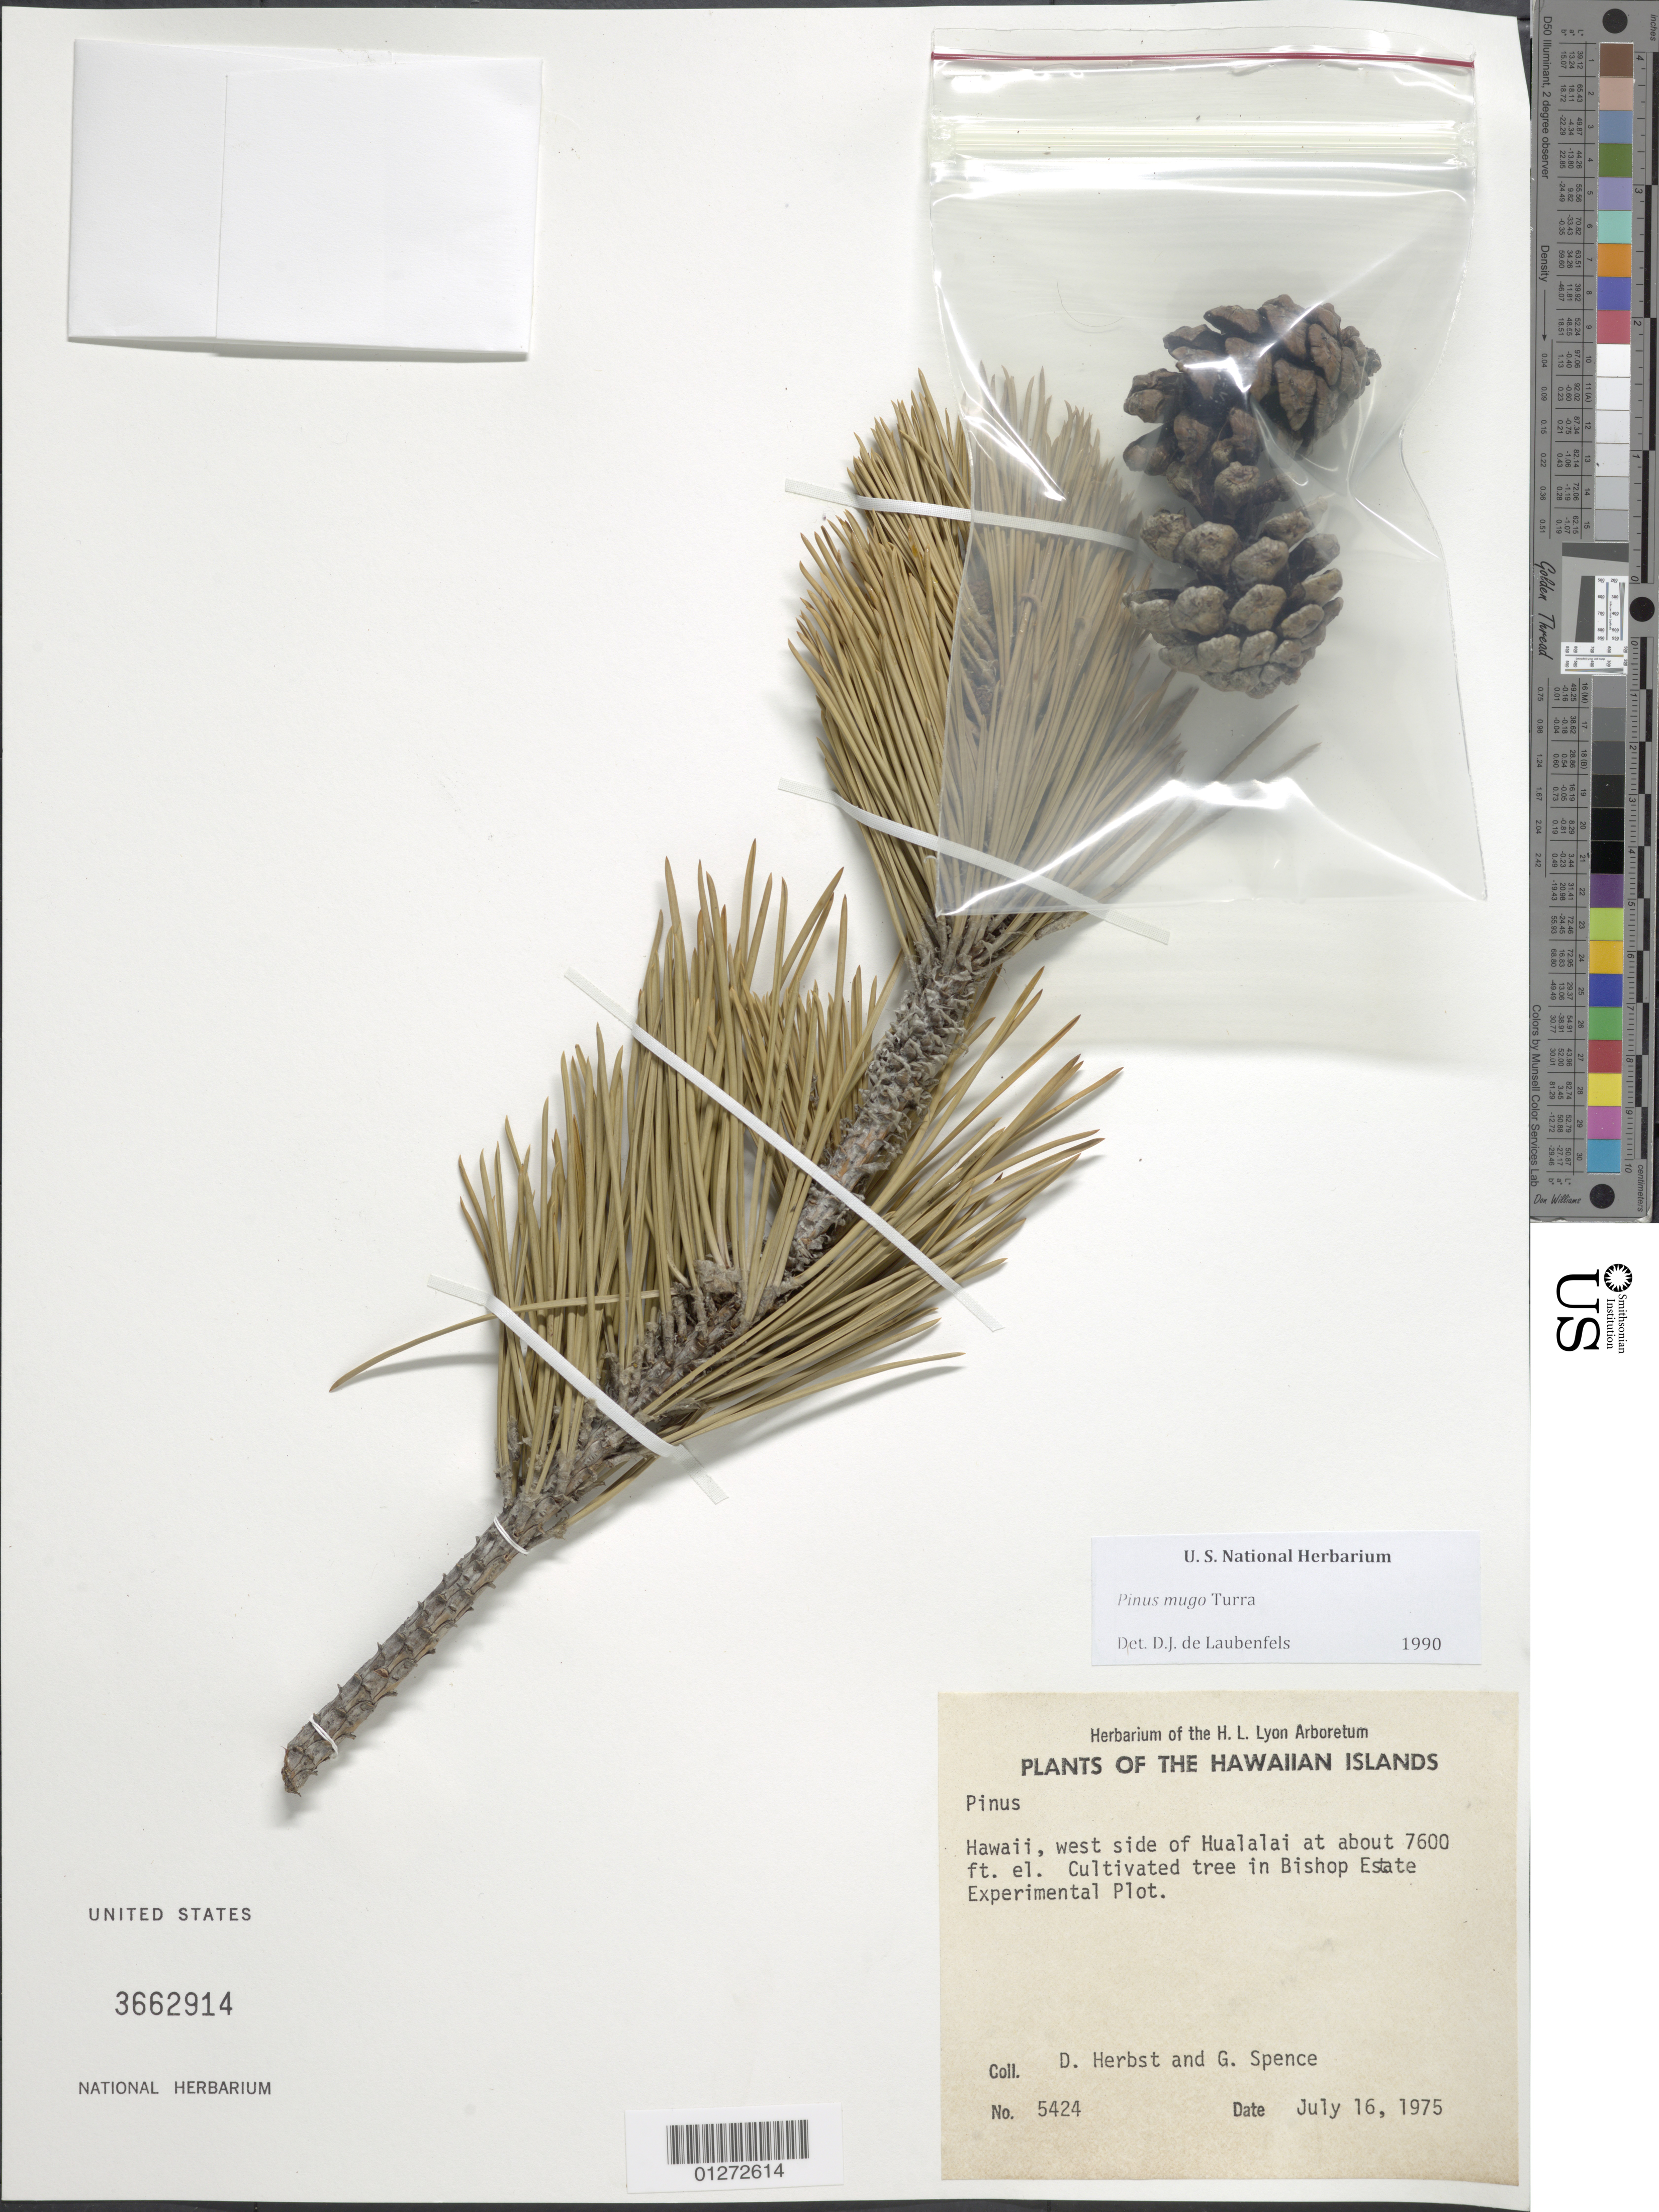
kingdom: Plantae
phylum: Tracheophyta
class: Pinopsida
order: Pinales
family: Pinaceae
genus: Pinus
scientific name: Pinus mugo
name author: Turra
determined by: Laubenfels, D. J. de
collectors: D. R. Herbst & G. Spence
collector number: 5424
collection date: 1975-07-16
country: United States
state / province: Hawaii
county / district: Hawaii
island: Hawaii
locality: West side of Hualalai, Bishop Estate Experimental Plot.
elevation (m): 2316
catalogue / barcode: US 3662914